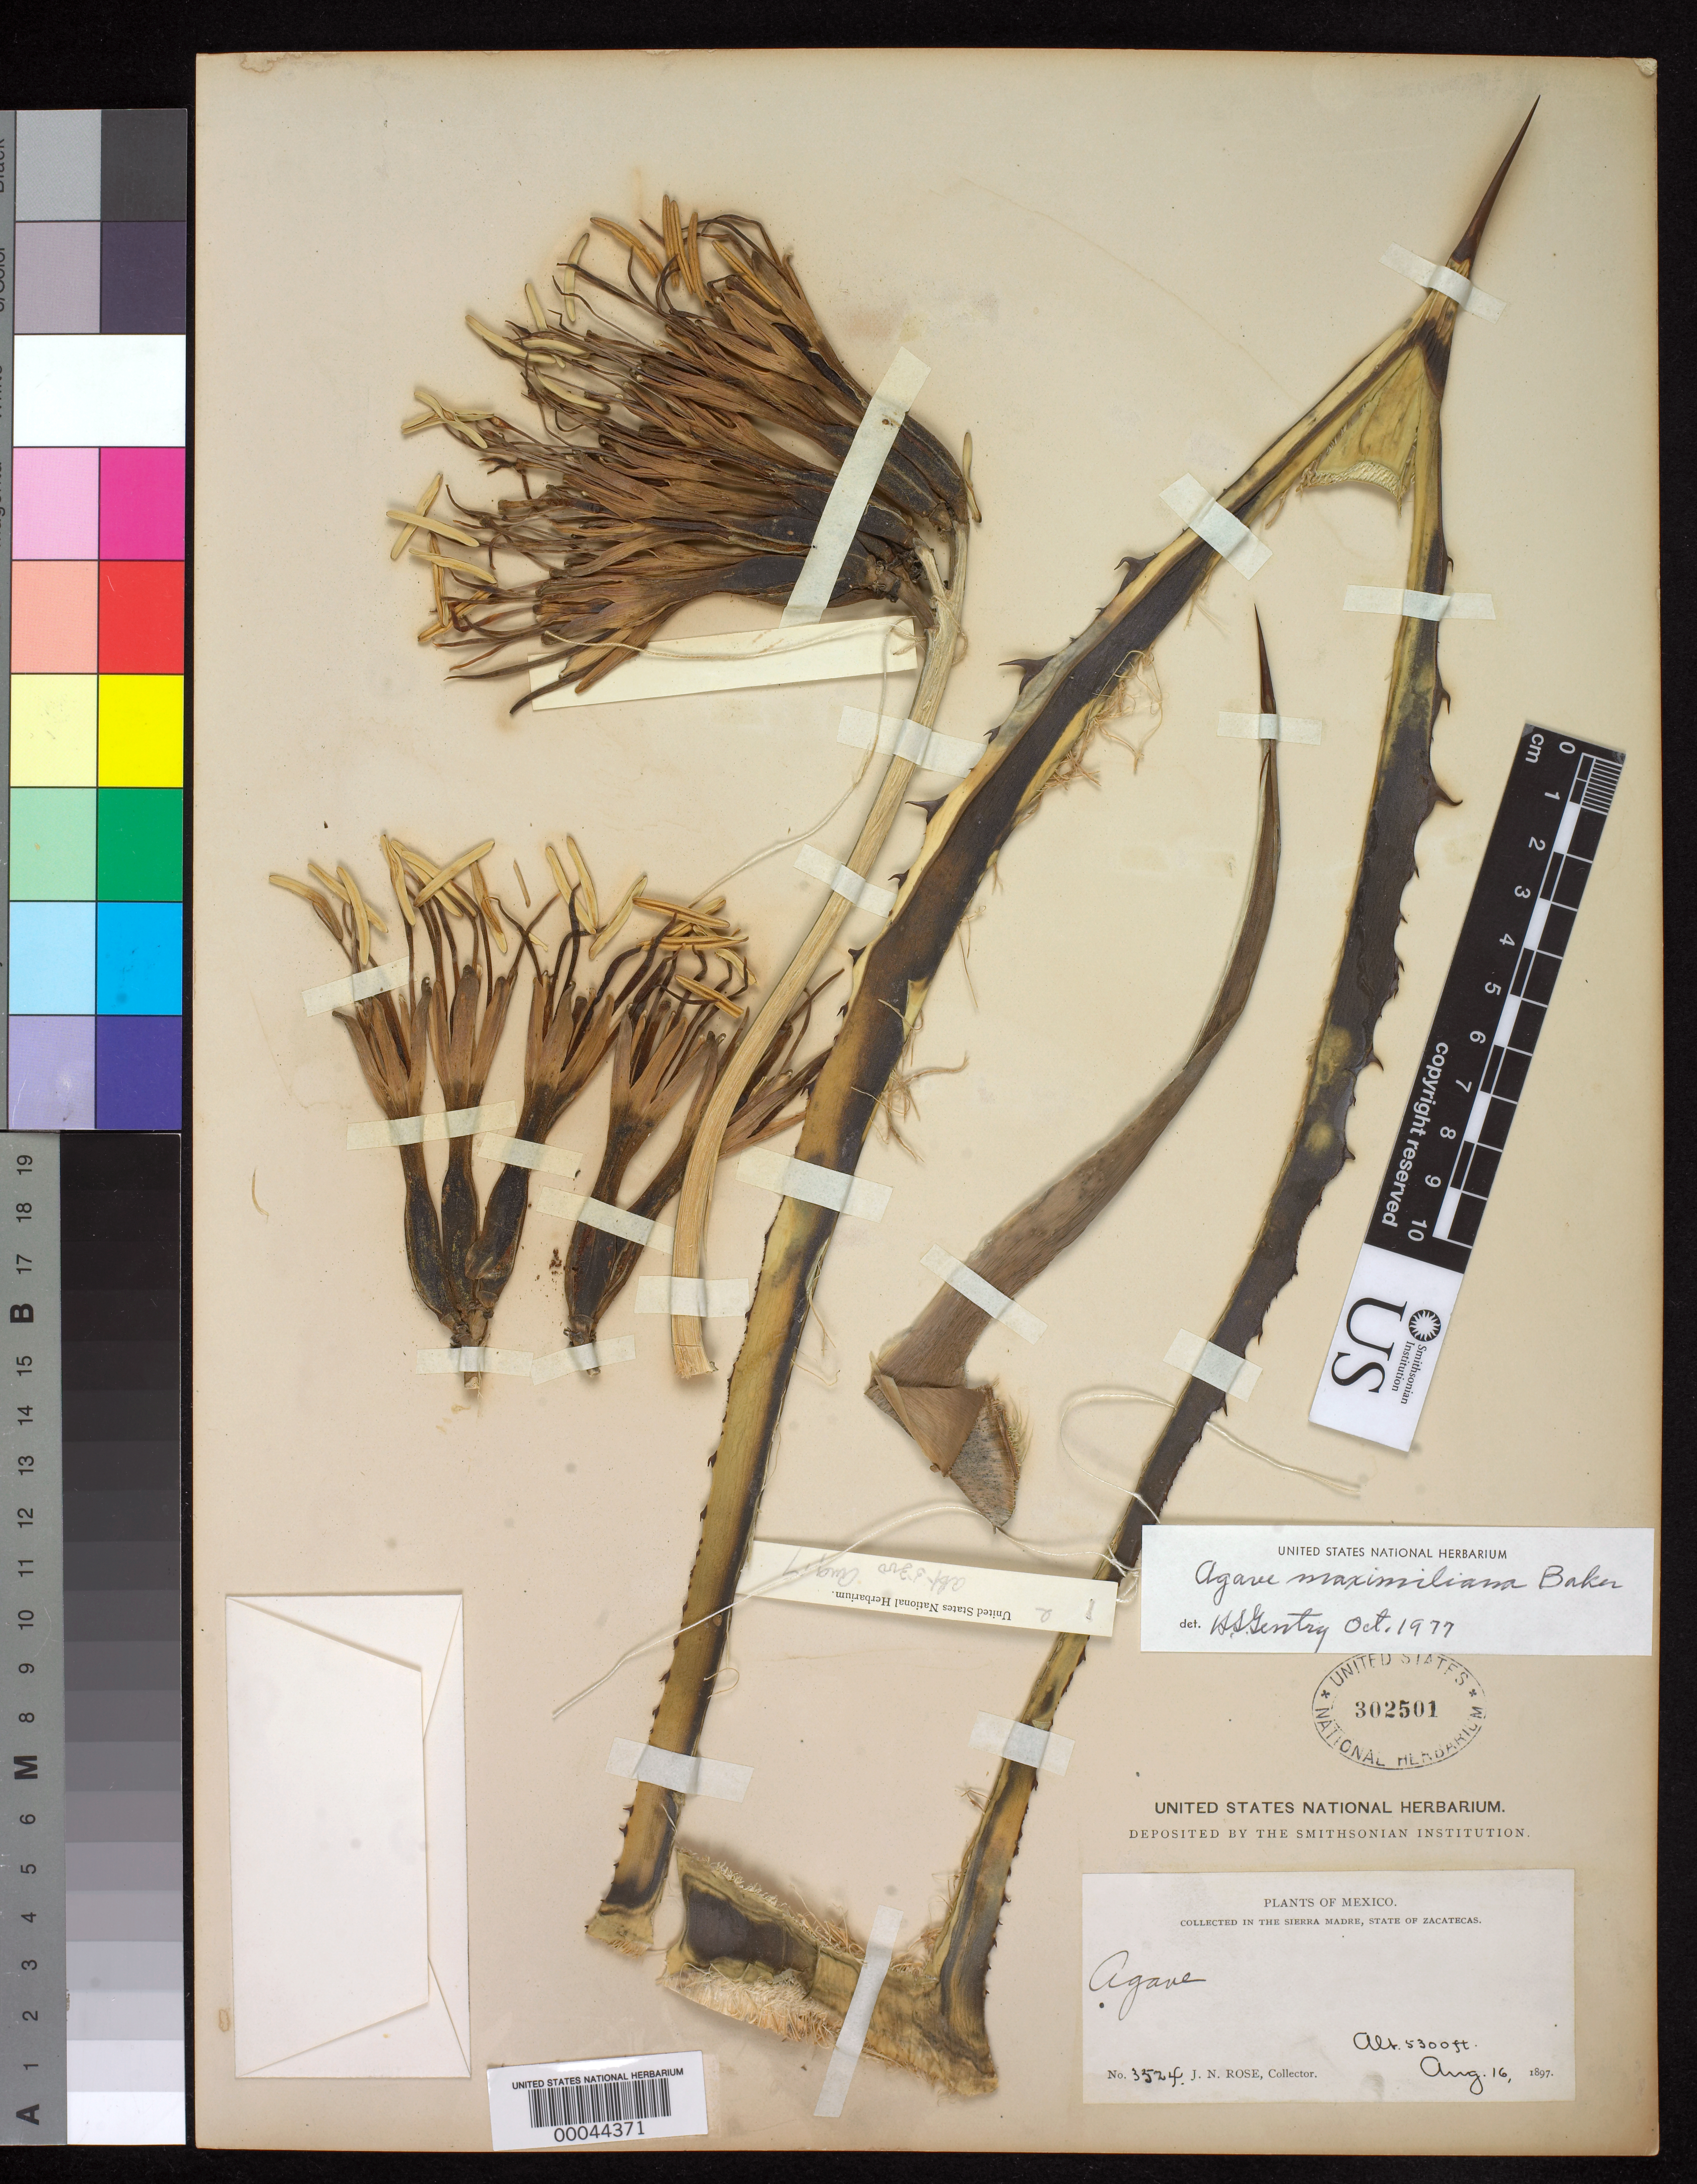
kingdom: Plantae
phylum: Tracheophyta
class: Liliopsida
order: Asparagales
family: Asparagaceae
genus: Agave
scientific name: Agave marmorata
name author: Roezl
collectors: J. N. Rose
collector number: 3524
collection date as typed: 16 Aug 1897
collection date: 1897-08-16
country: Mexico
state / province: Zacatecas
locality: In the Sierra Madre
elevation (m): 1615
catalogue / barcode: US 302501